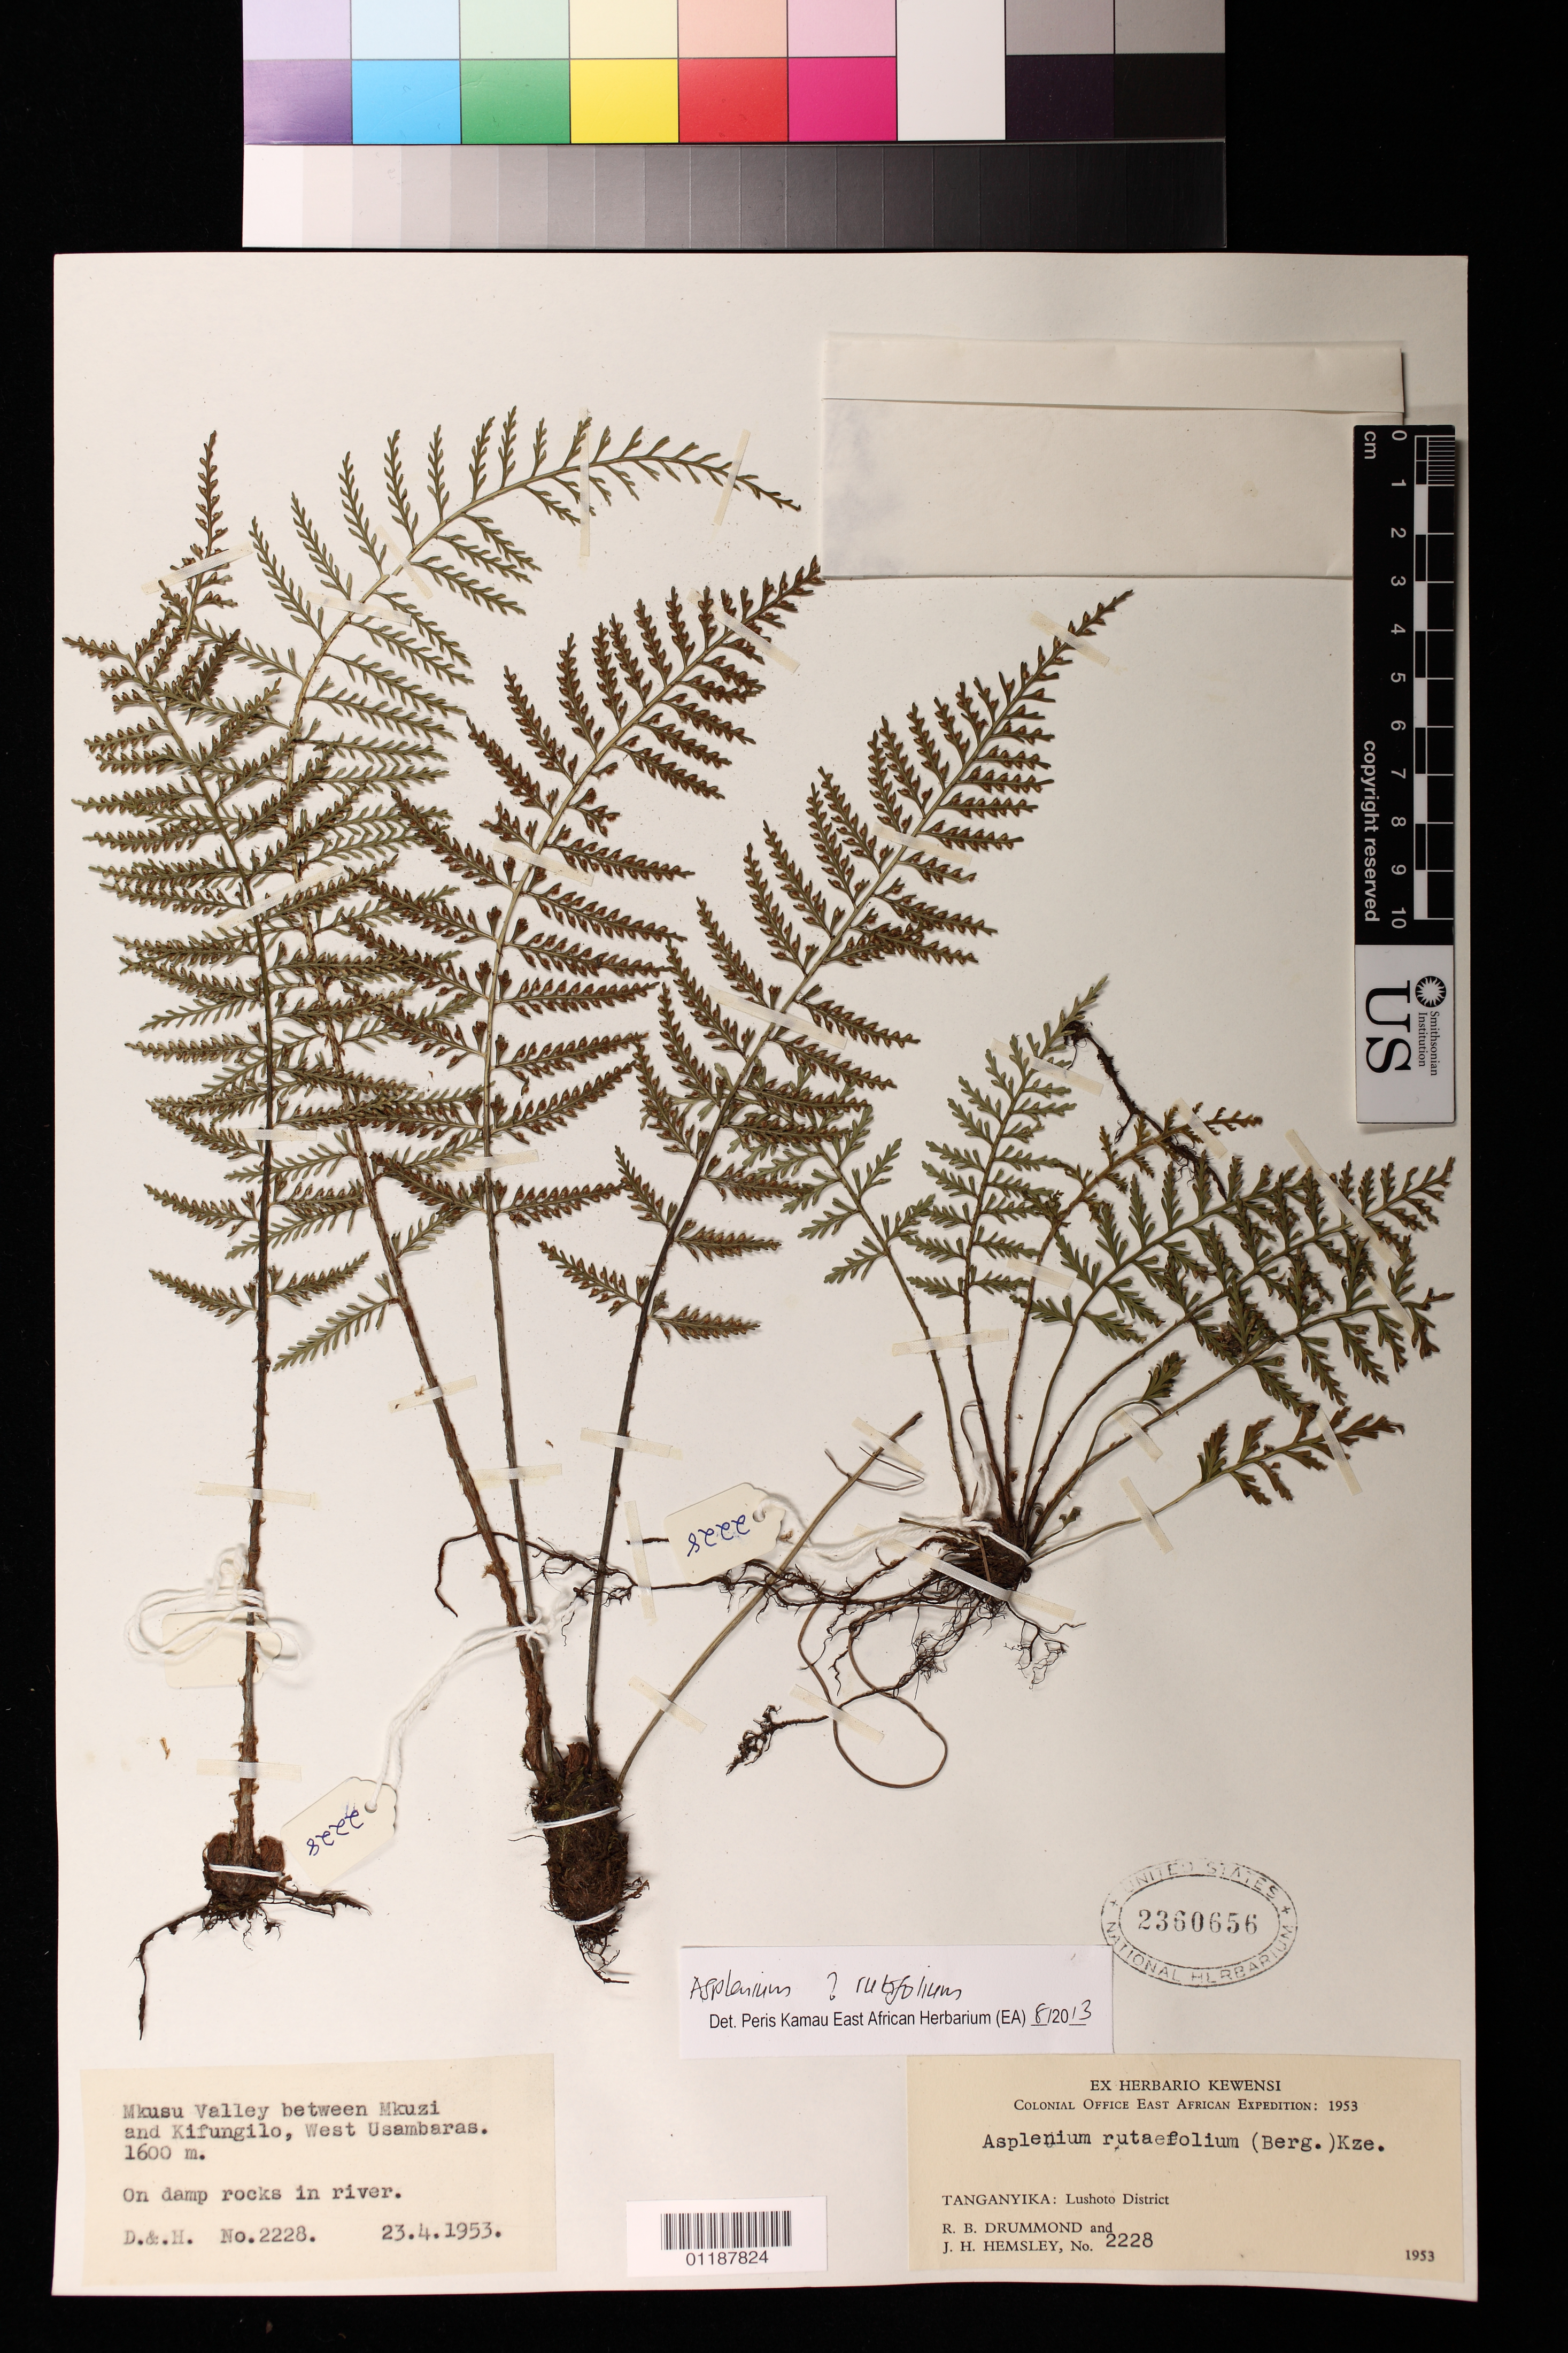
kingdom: Plantae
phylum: Tracheophyta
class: Polypodiopsida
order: Polypodiales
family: Aspleniaceae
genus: Asplenium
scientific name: Asplenium rutifolium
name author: (P.J. Bergius) Kunze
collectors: R. Drummond & J. H. Hemsley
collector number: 2228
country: Tanzania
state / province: Tanga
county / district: Lushoto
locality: Nkusu Valley between Nuzi and Kifungilo, West Usambaras, Tanganyika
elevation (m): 1600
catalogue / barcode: US 2360656